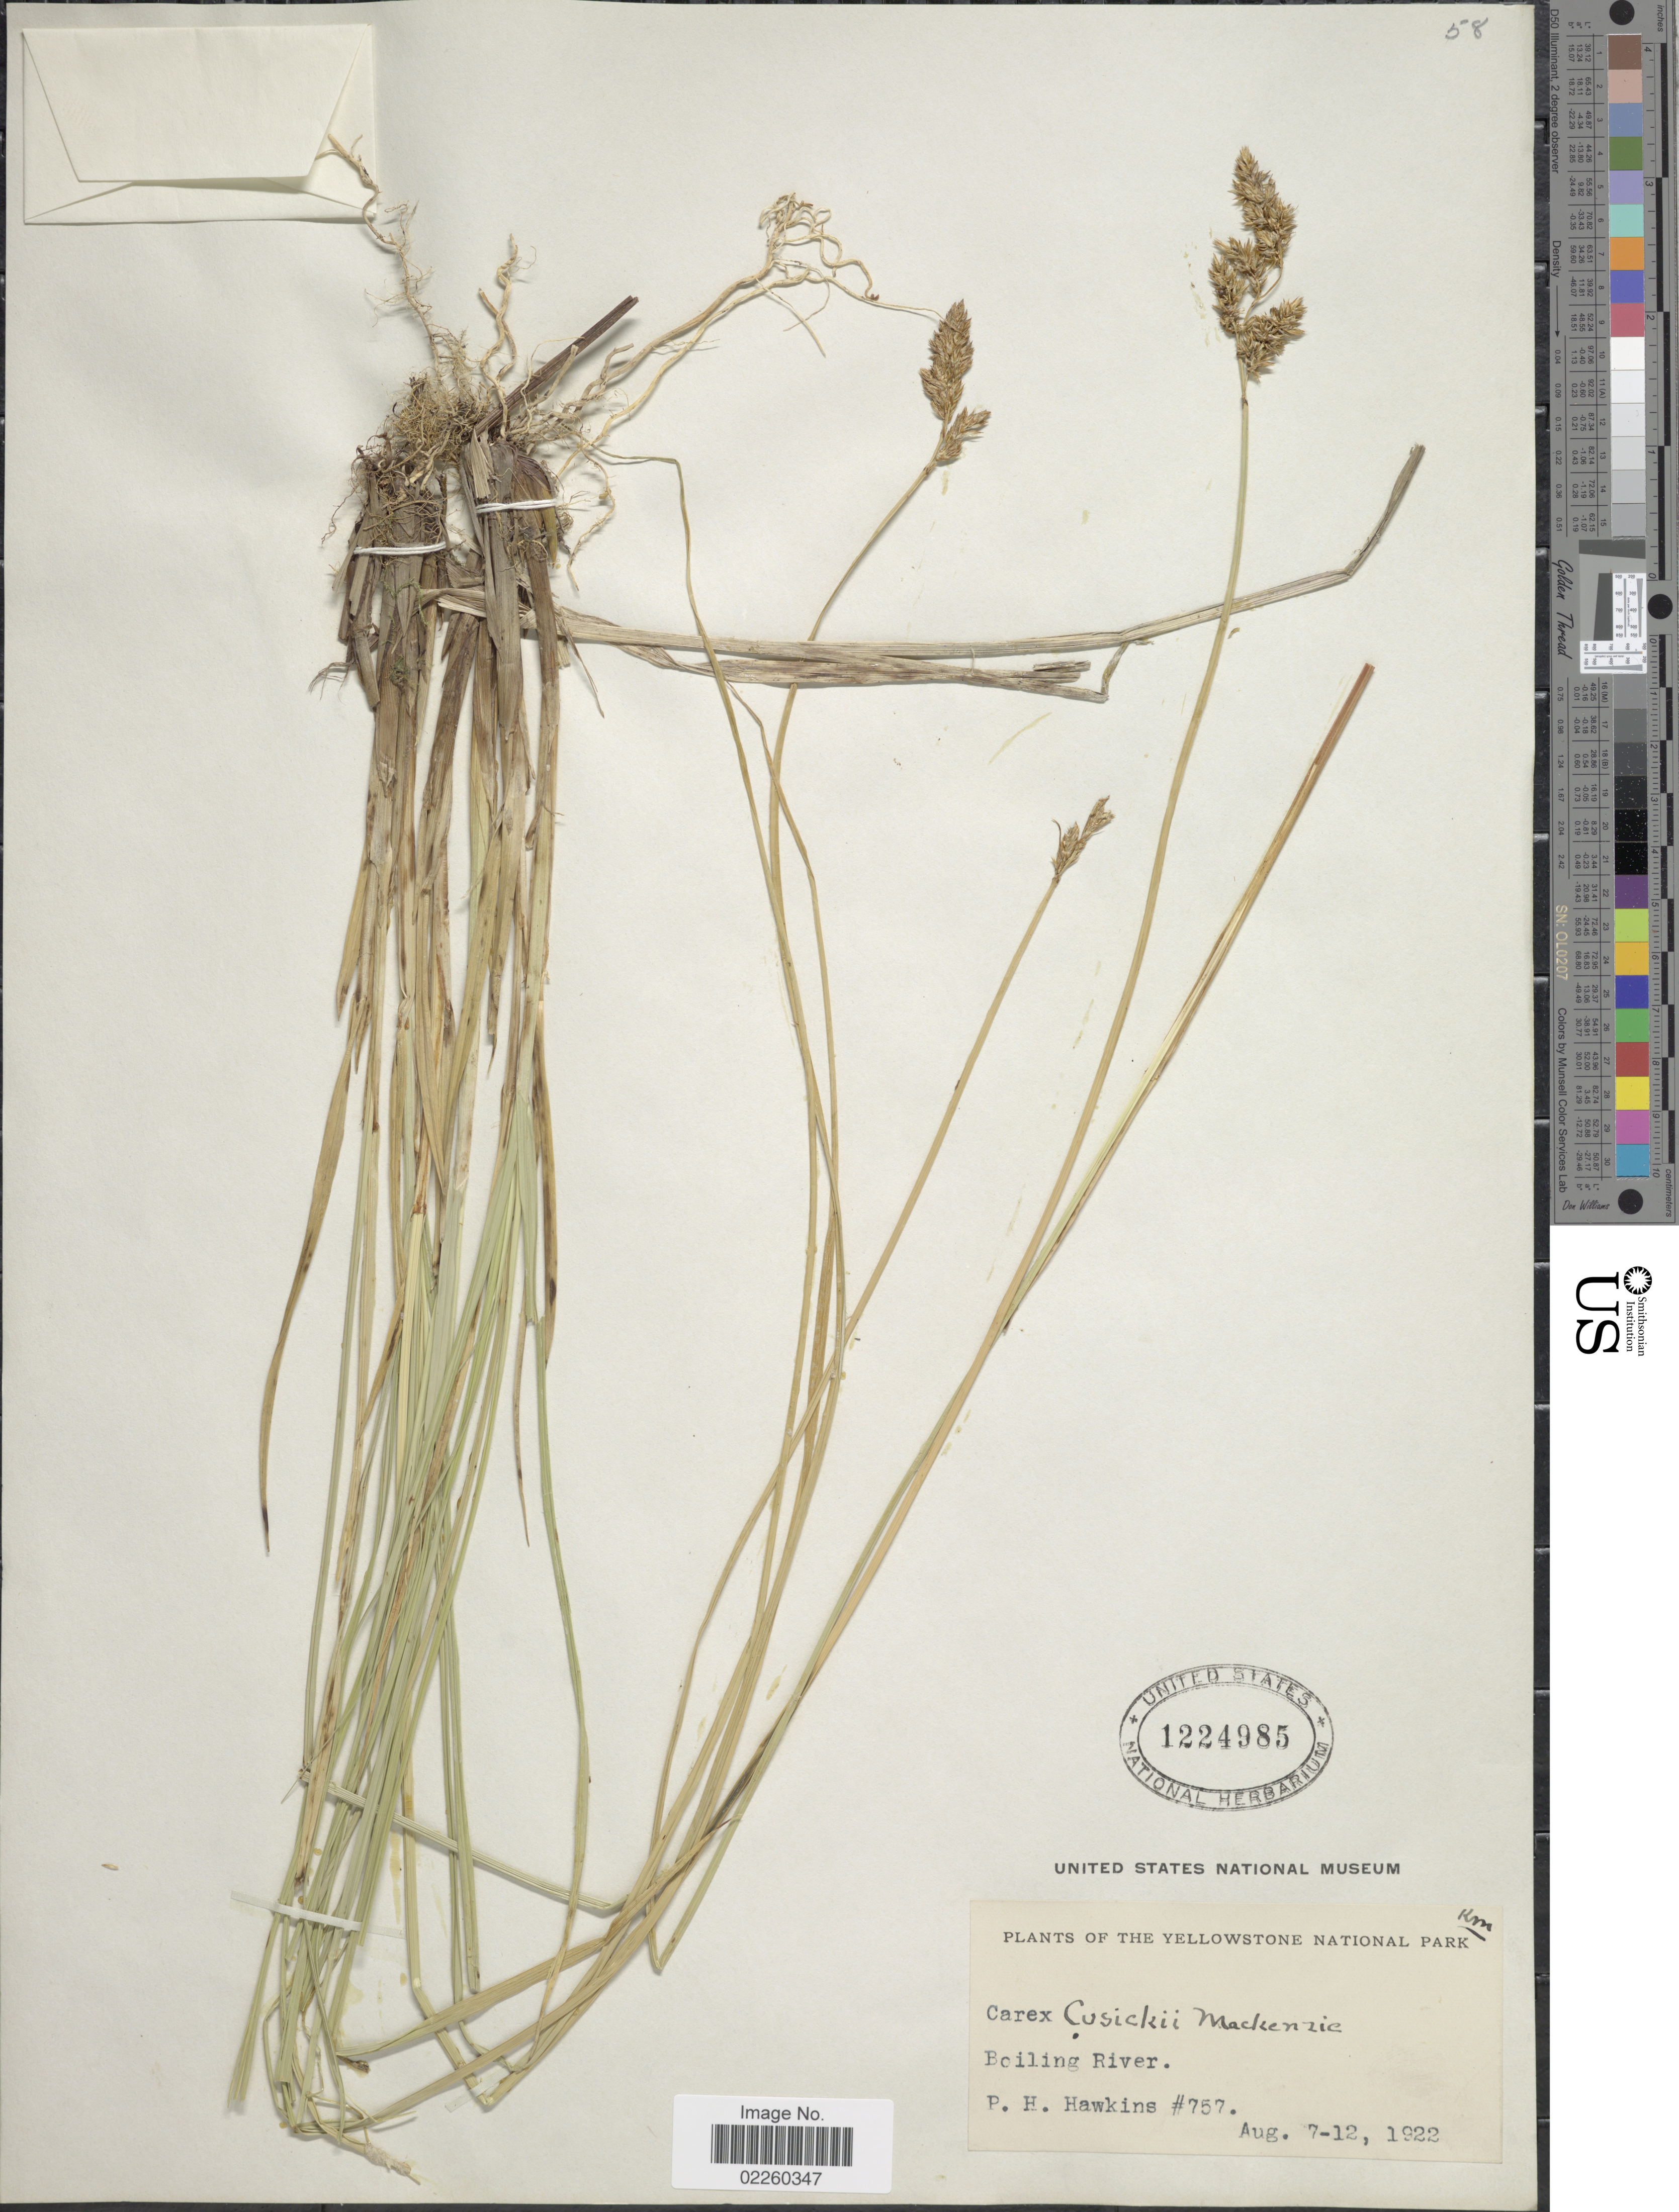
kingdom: Plantae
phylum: Tracheophyta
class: Liliopsida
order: Poales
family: Cyperaceae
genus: Carex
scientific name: Carex cusickii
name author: Mack.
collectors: P. Hawkins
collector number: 757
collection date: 1922-08-07/1922-08-12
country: United States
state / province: Montana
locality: The Yellowstone National Park, Boiling River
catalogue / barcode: US 1224985